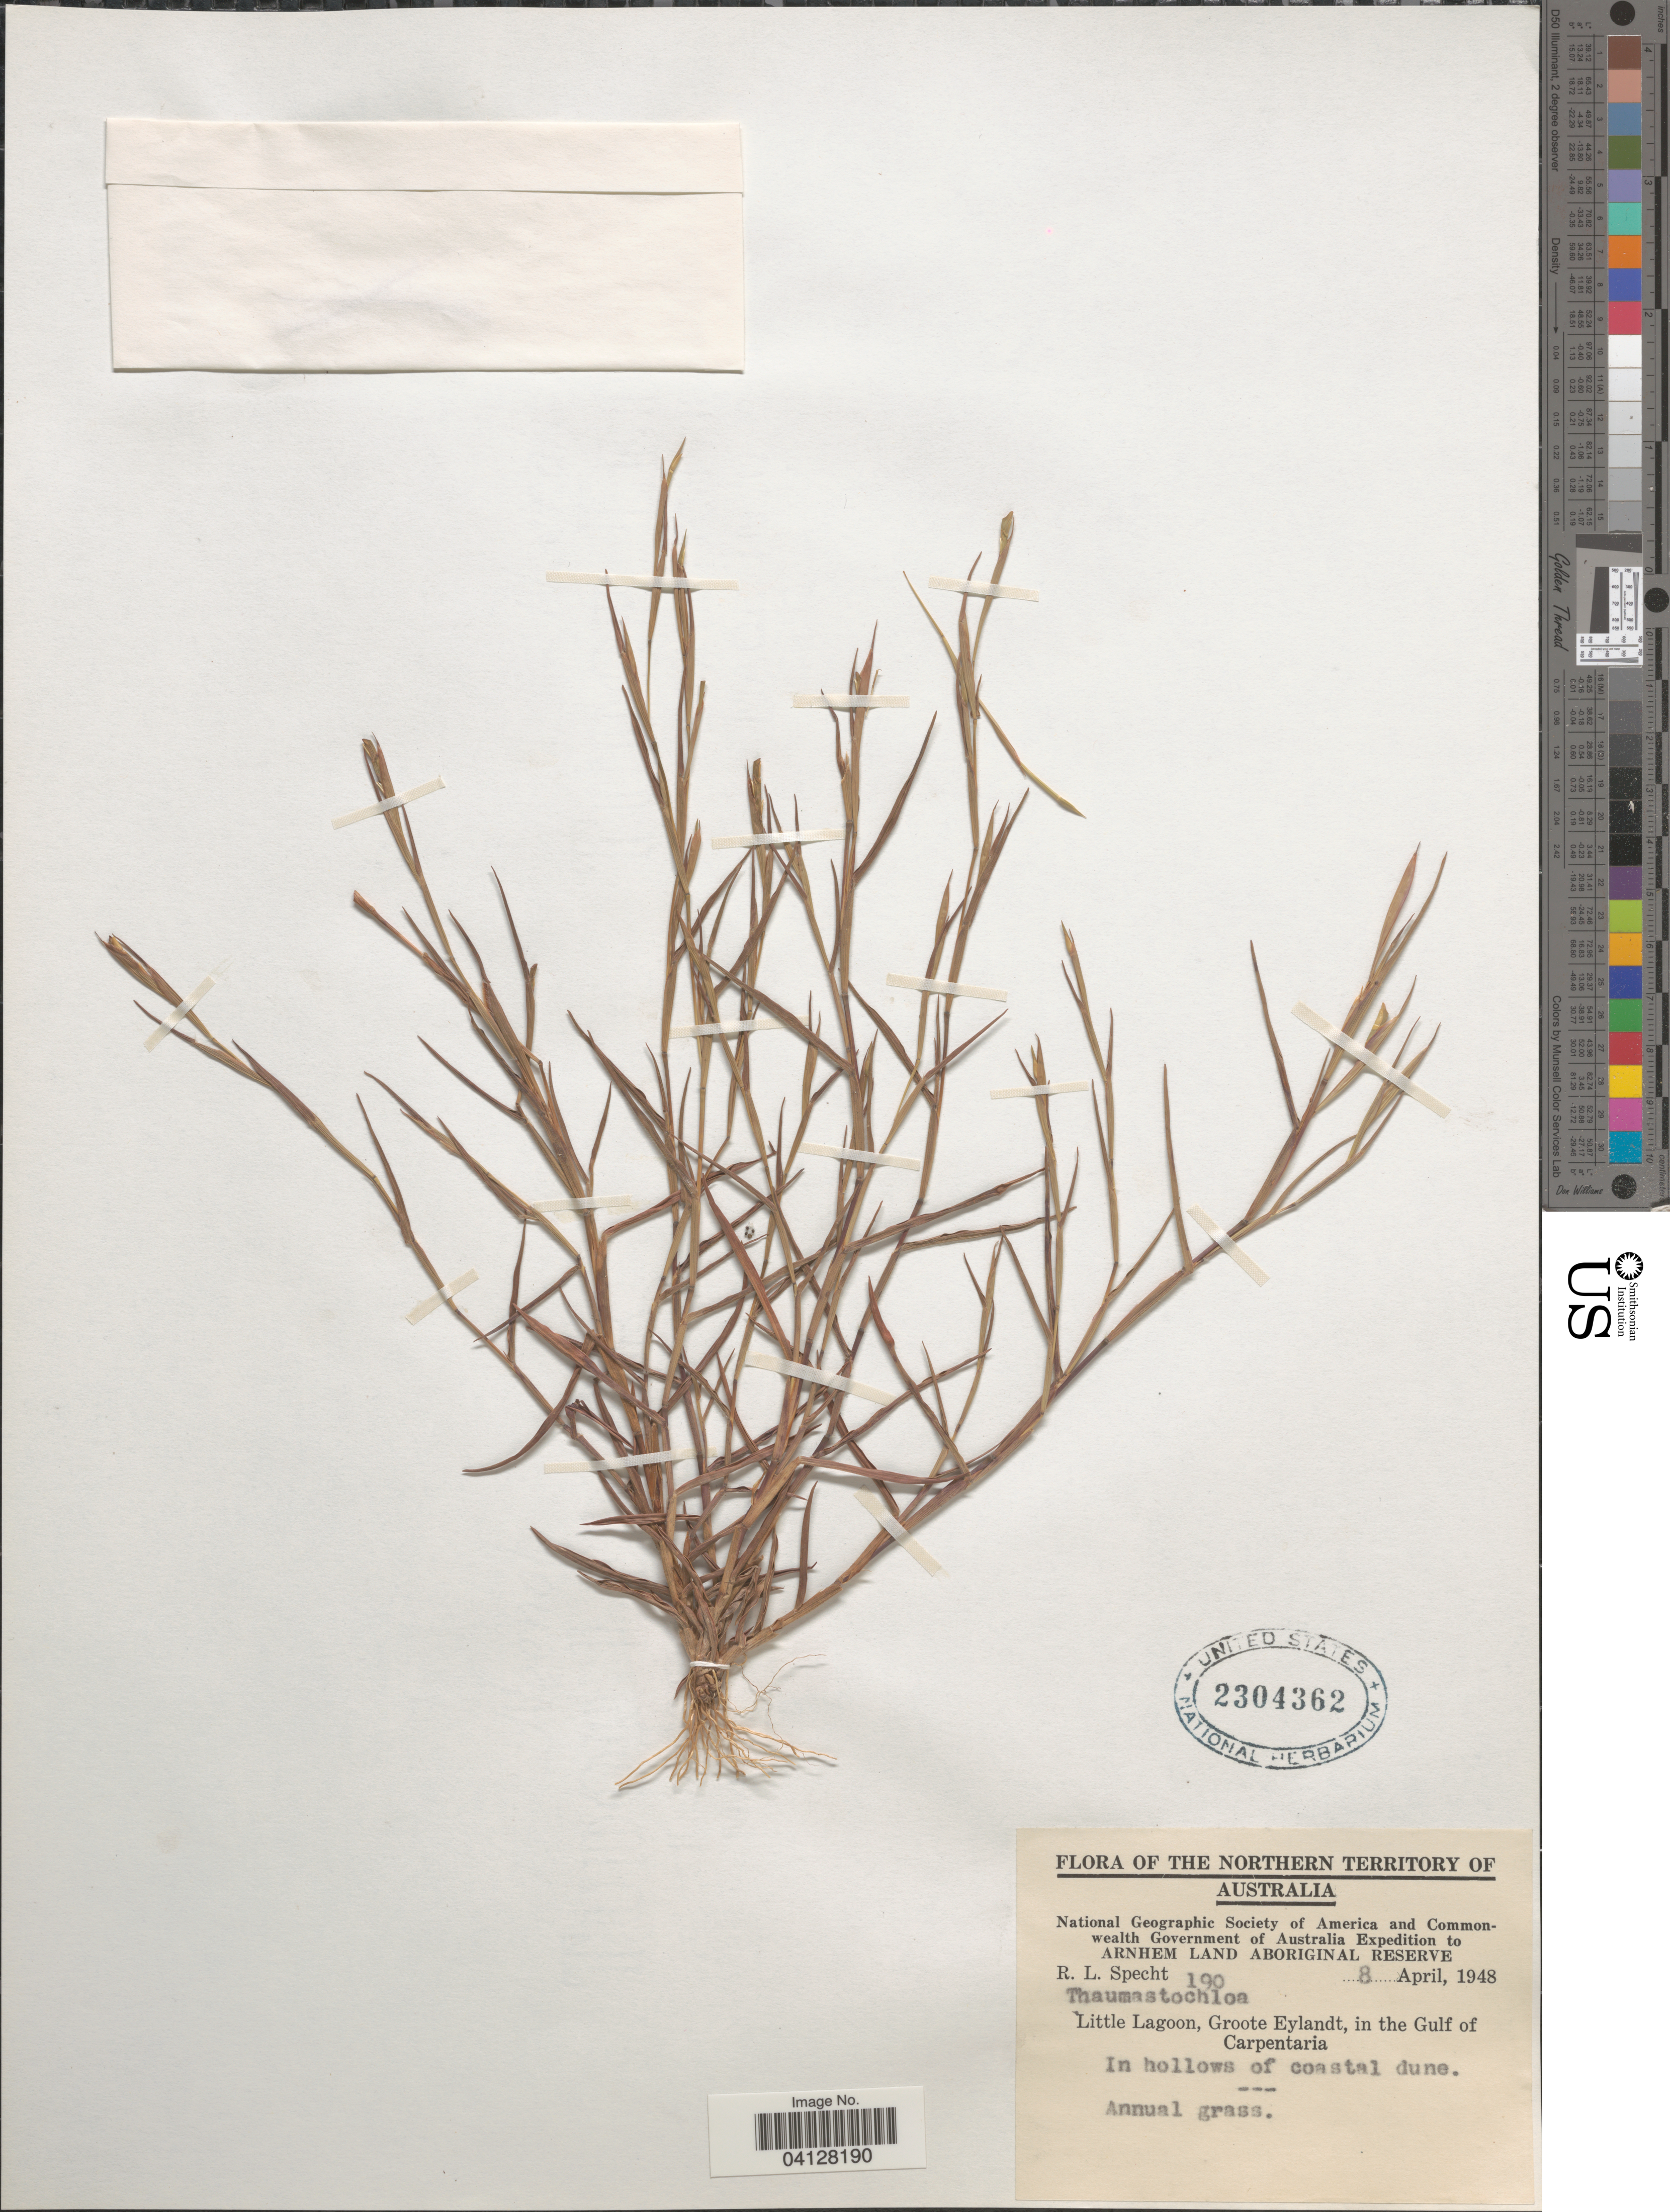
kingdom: Plantae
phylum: Tracheophyta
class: Liliopsida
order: Poales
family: Poaceae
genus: Thaumastochloa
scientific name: Thaumastochloa sp.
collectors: R. L. Specht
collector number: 190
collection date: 1948-04-08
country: Australia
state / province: Northern Territory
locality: National Geographic Society of America and Commonwealth Government of Australia Expedition to Arnhem Land Aboriginal Reserve. Little Lagoon, Groote Eylandt, in the Gulf of Carpentaria.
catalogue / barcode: US 2304362